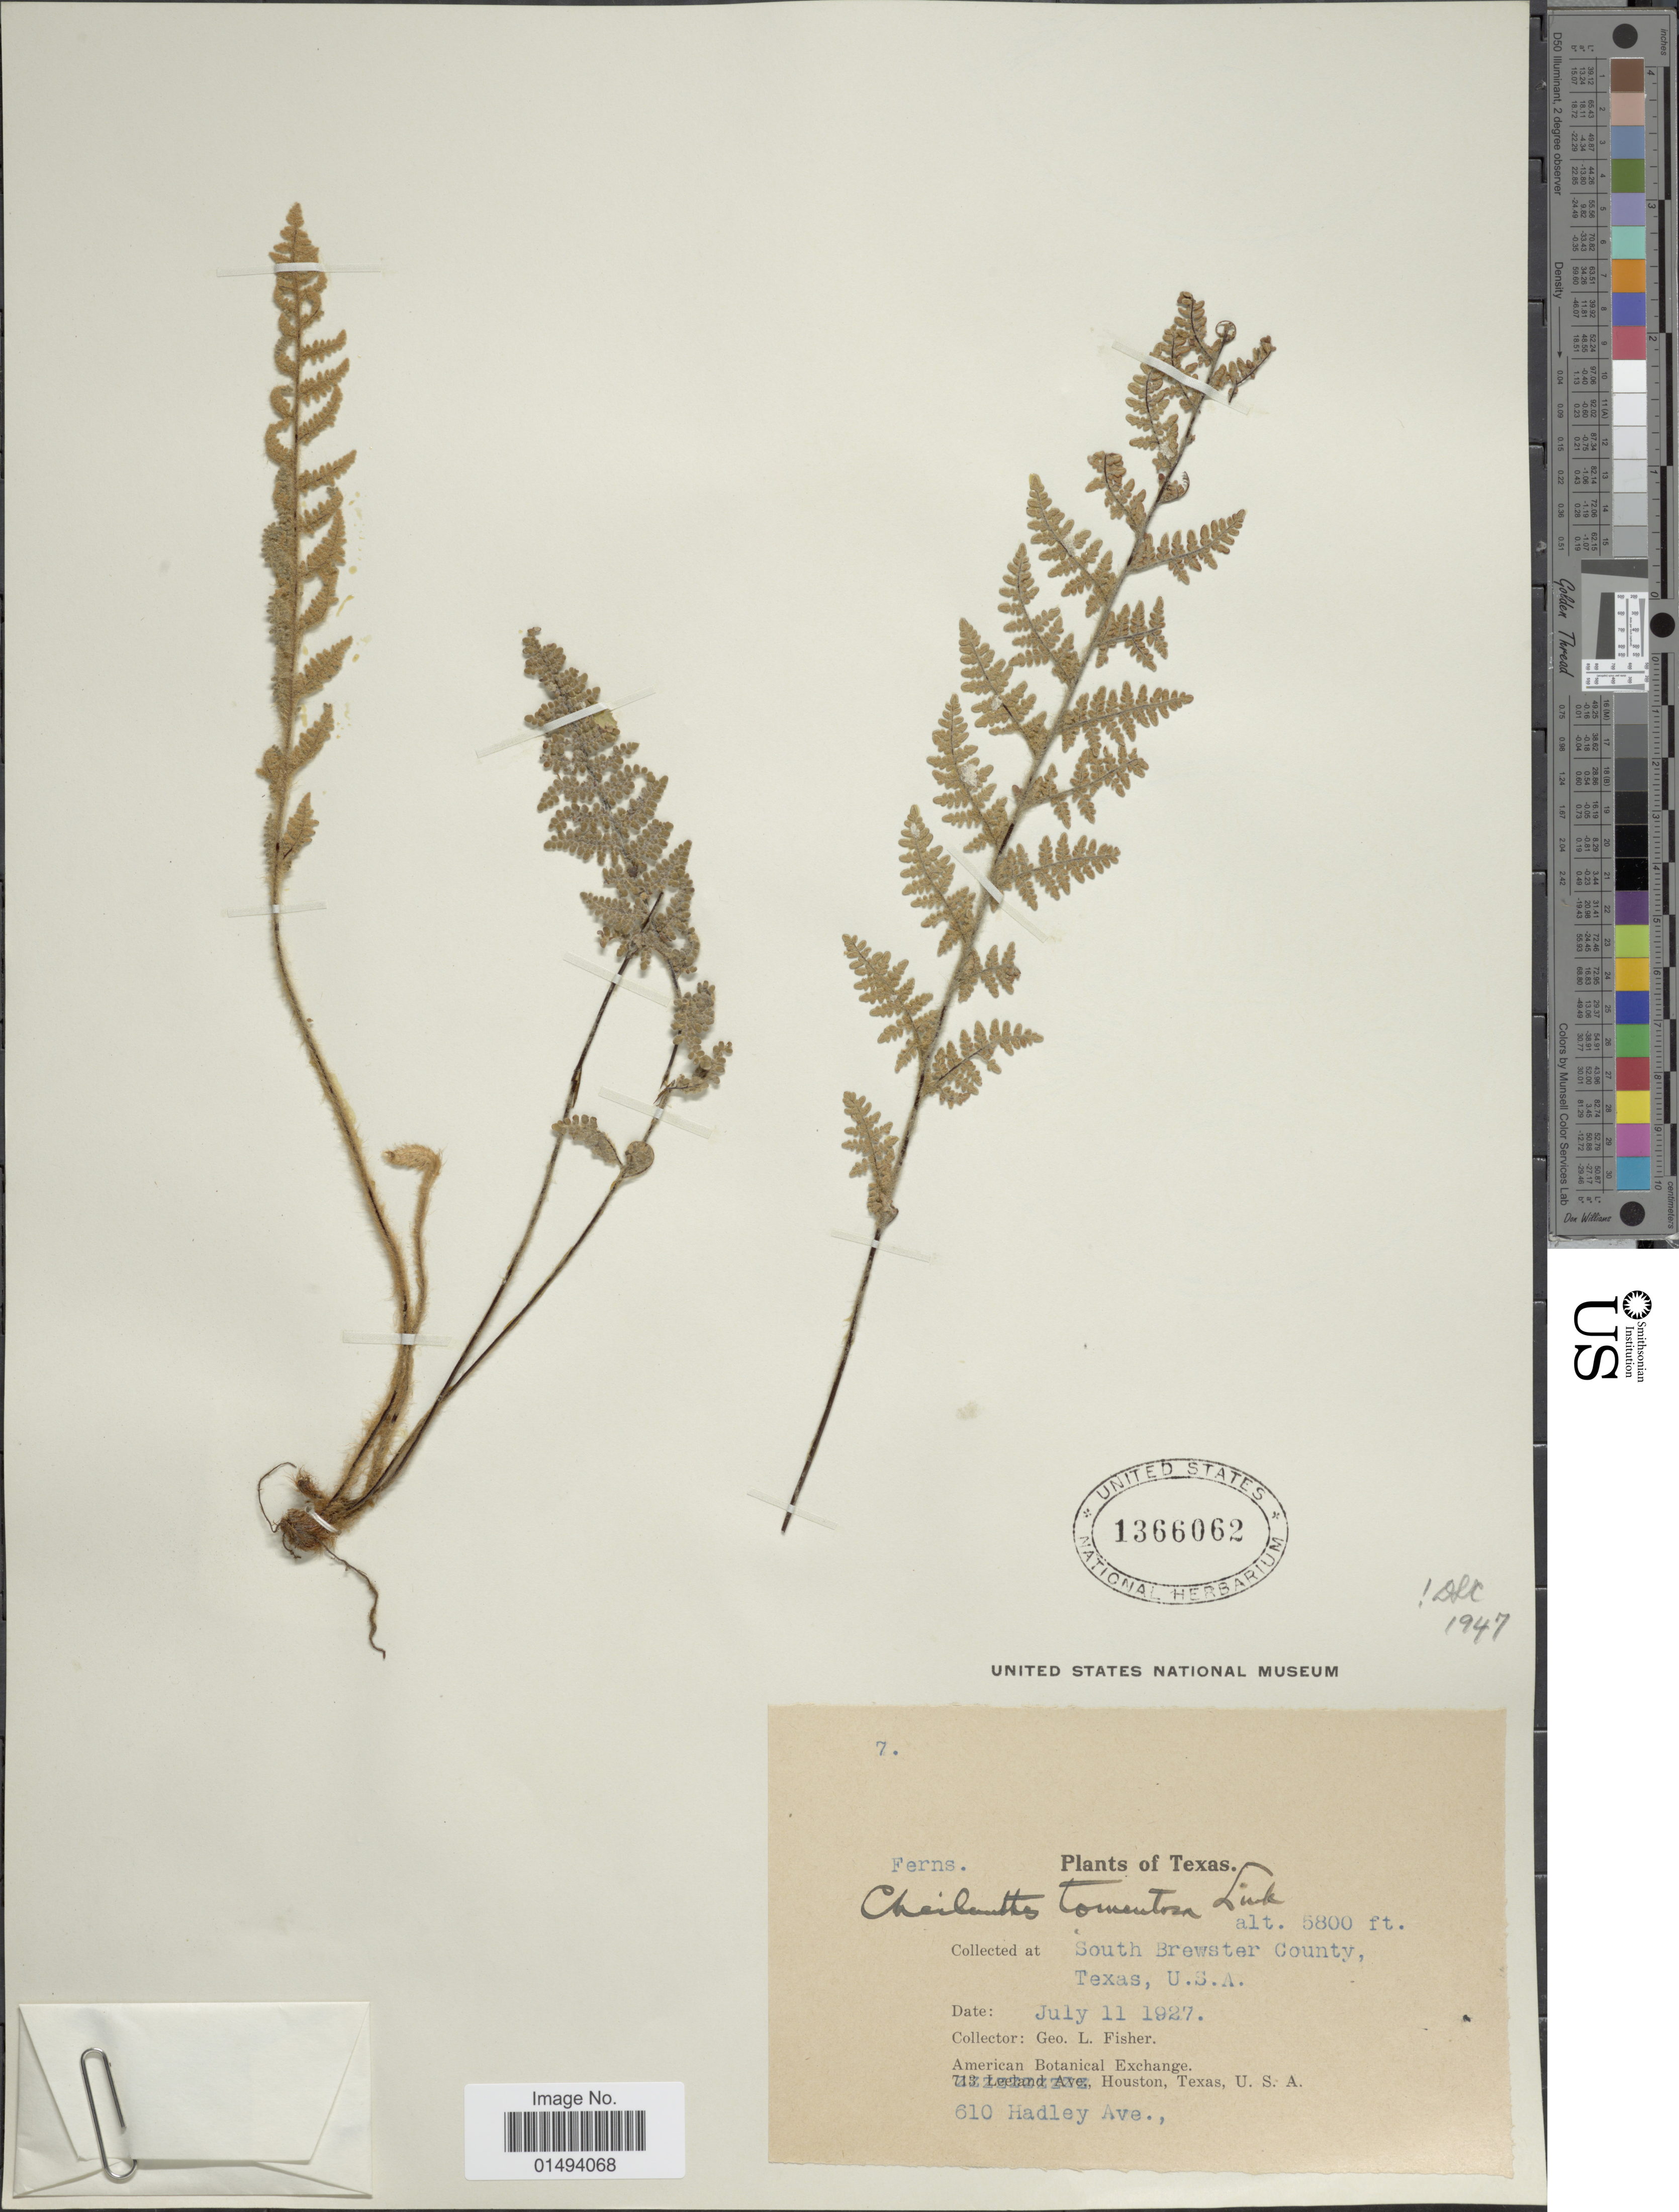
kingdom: Plantae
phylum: Tracheophyta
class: Polypodiopsida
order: Polypodiales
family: Pteridaceae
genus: Myriopteris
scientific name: Myriopteris tomentosa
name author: (Link) Fée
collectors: G. L. Fisher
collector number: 7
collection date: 1927-07-11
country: United States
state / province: Texas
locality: Texas, South Brewster County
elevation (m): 1768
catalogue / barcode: US 1366062